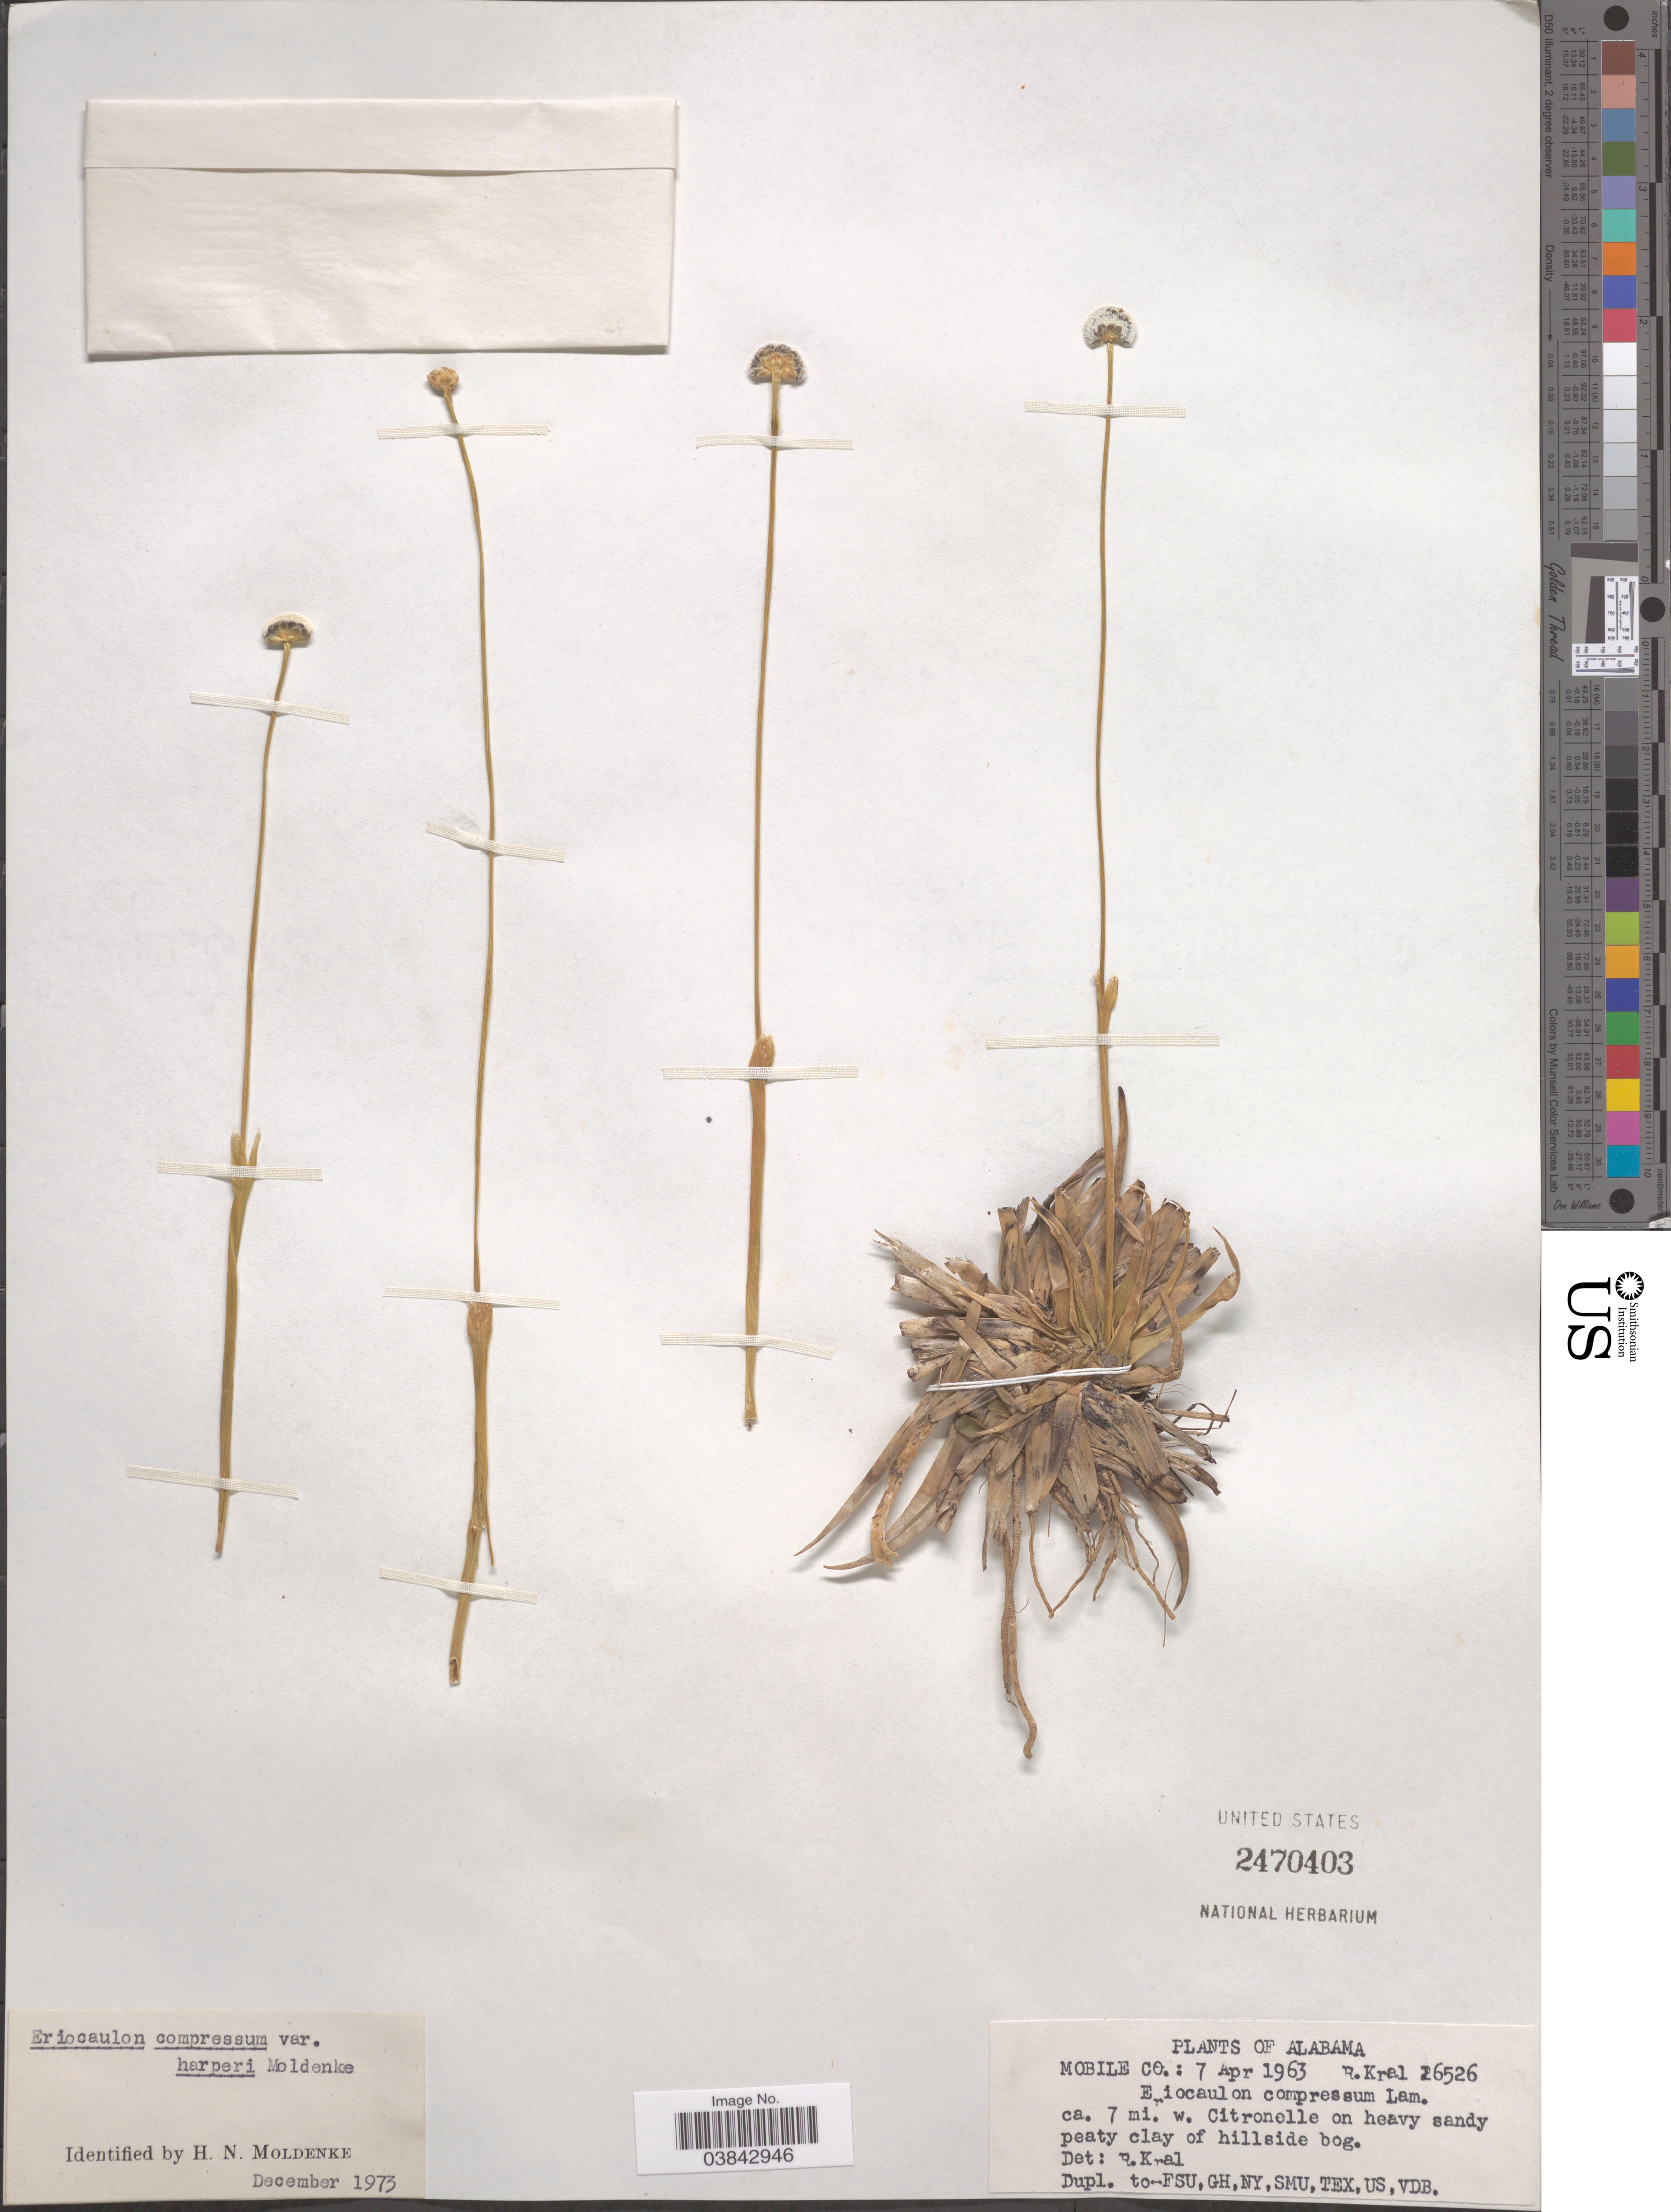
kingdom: Plantae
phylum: Tracheophyta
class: Liliopsida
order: Poales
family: Eriocaulaceae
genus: Eriocaulon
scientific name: Eriocaulon compressum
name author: Lam.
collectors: R. Kral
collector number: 26526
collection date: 1963-04-07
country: United States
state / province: Alabama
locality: Mobile Co. Ca. 7 mi. w. Citronelle on heavy sandy.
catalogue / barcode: US 2470403